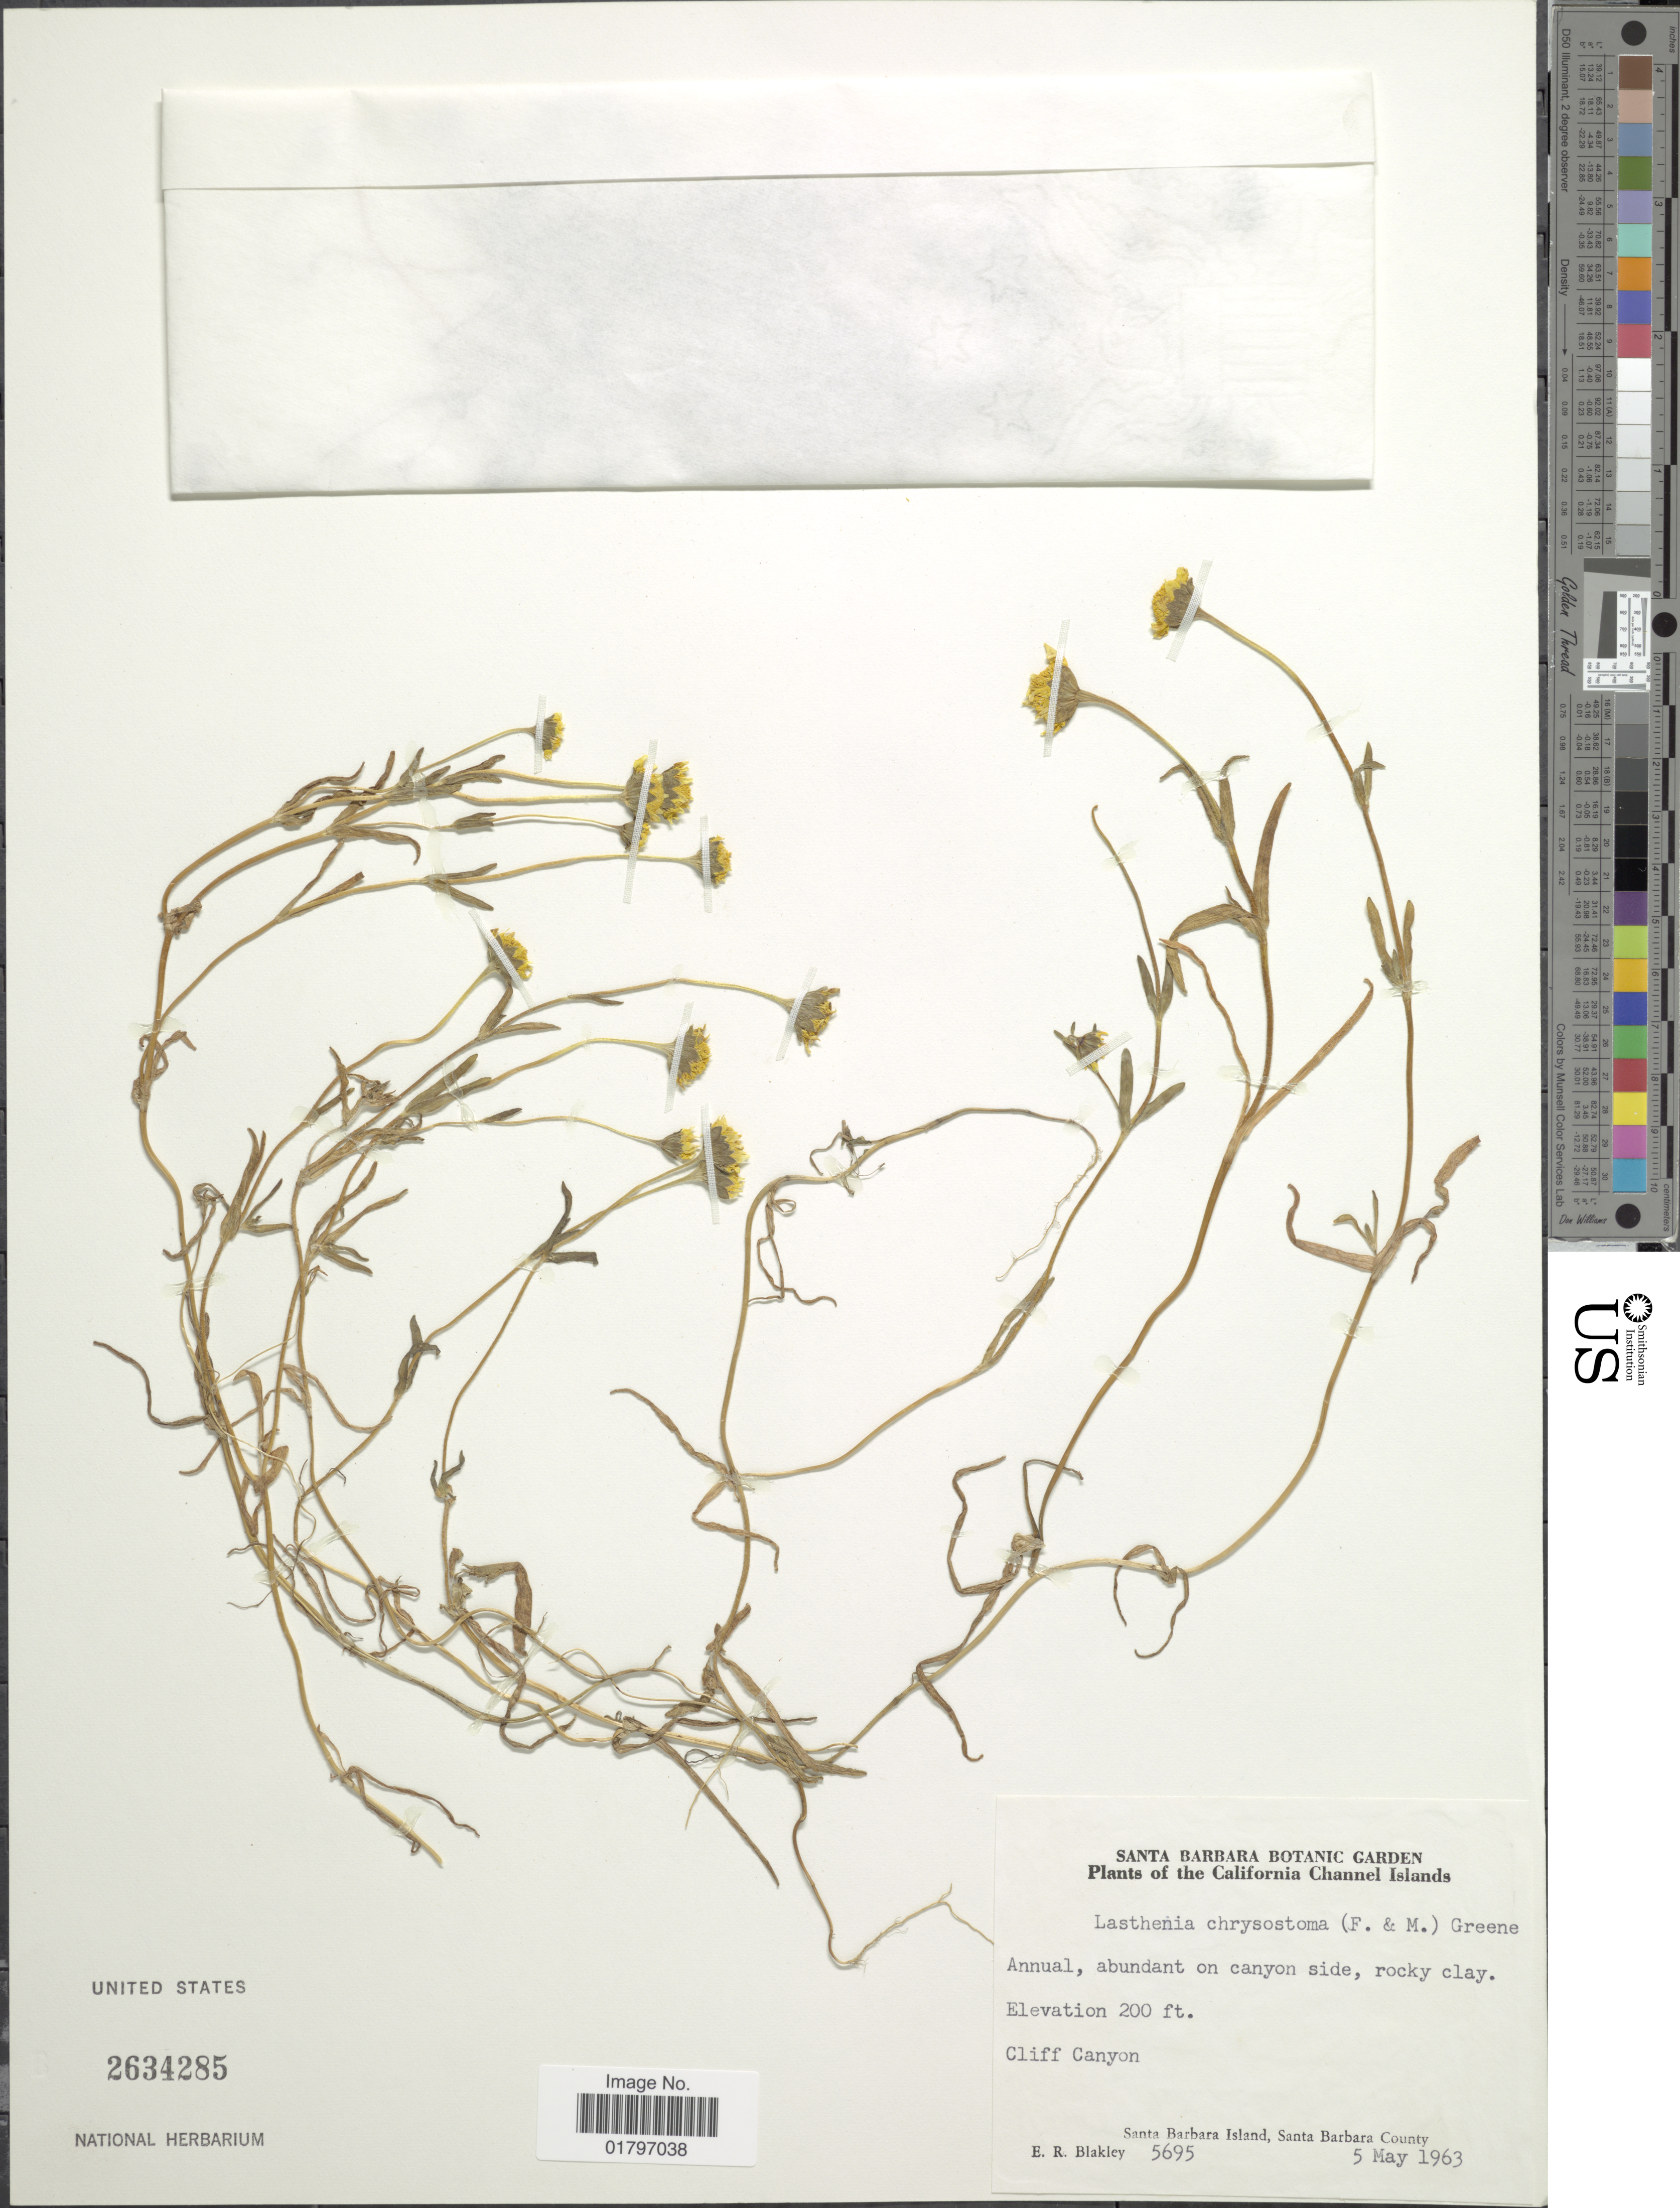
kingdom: Plantae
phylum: Tracheophyta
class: Magnoliopsida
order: Asterales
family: Asteraceae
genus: Lasthenia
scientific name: Lasthenia chrysostoma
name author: (Fisch. & C.A. Mey.) Greene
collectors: E. R. Blakley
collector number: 5695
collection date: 1963-05-05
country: United States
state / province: California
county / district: Santa Barbara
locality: California Channel Islands. Cliff Canyon. Santa Barbara Island, Santa Barbara County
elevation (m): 61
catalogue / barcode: US 2634285